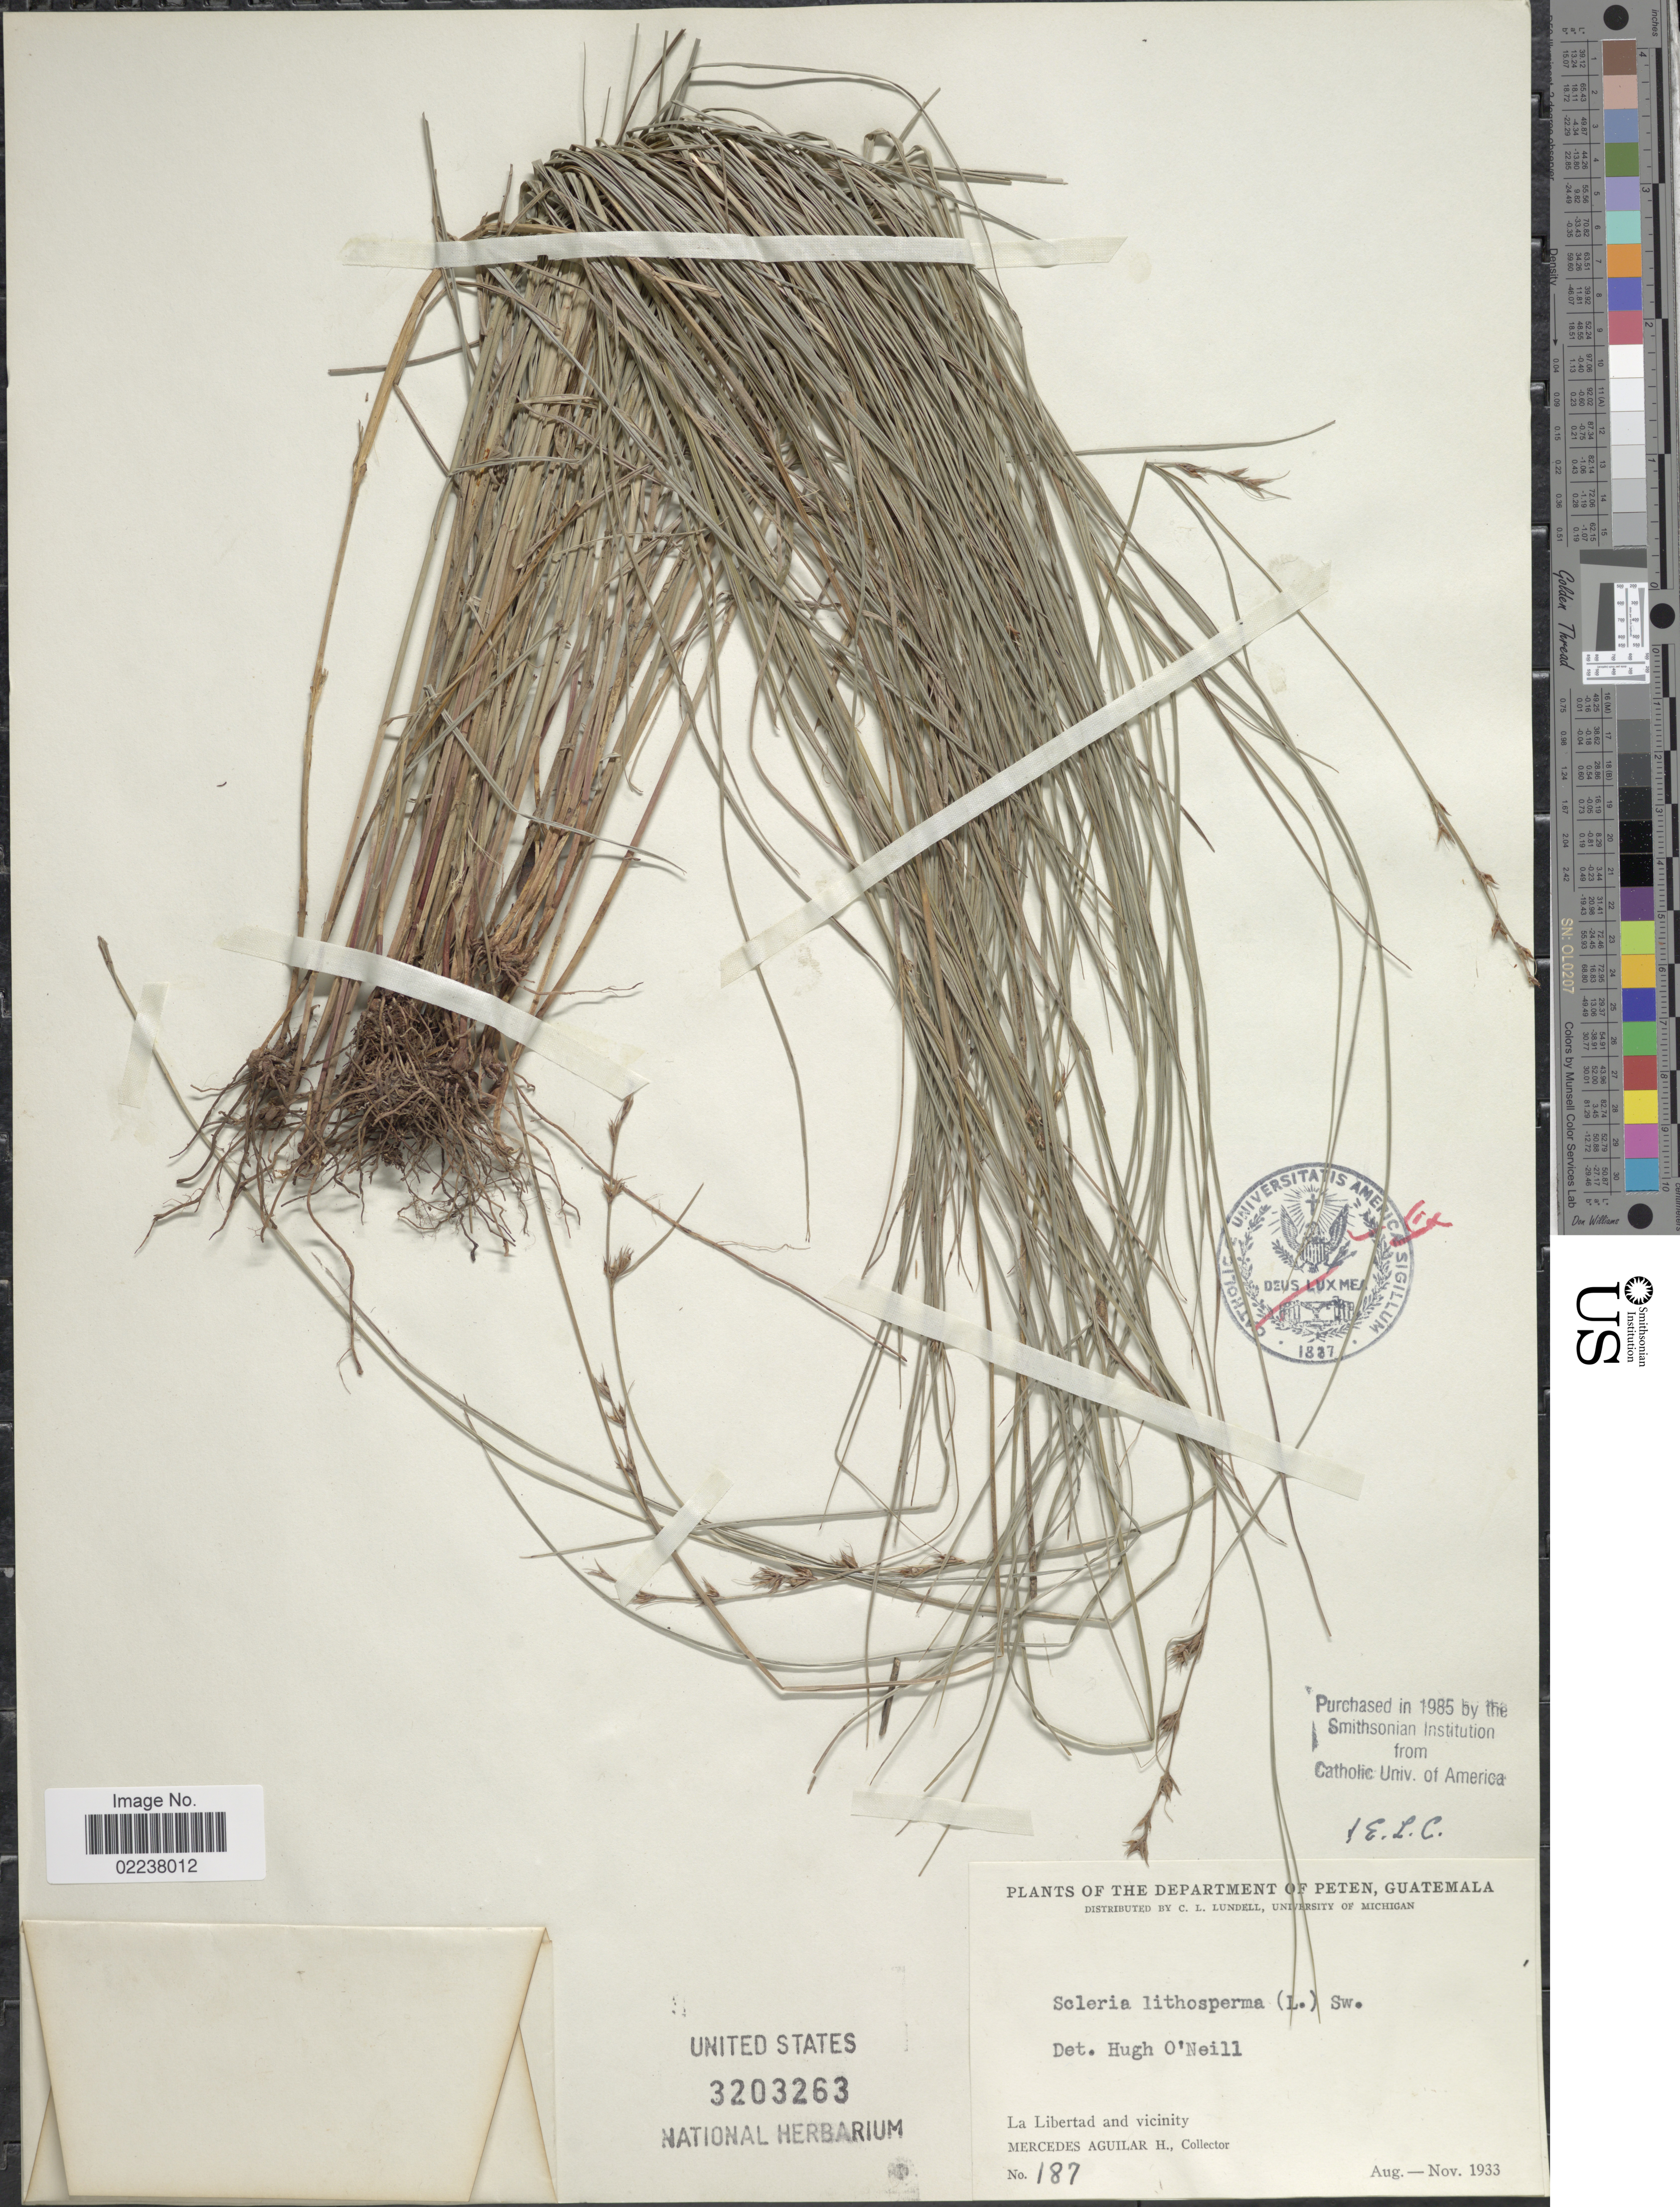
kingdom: Plantae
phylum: Tracheophyta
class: Liliopsida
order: Poales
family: Cyperaceae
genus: Scleria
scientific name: Scleria lithosperma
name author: (L.) Sw.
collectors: M. Aguilar H.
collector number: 187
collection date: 1933-08/1933-11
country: Guatemala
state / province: El Petén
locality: La Libertad and vicinity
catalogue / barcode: US 3203263